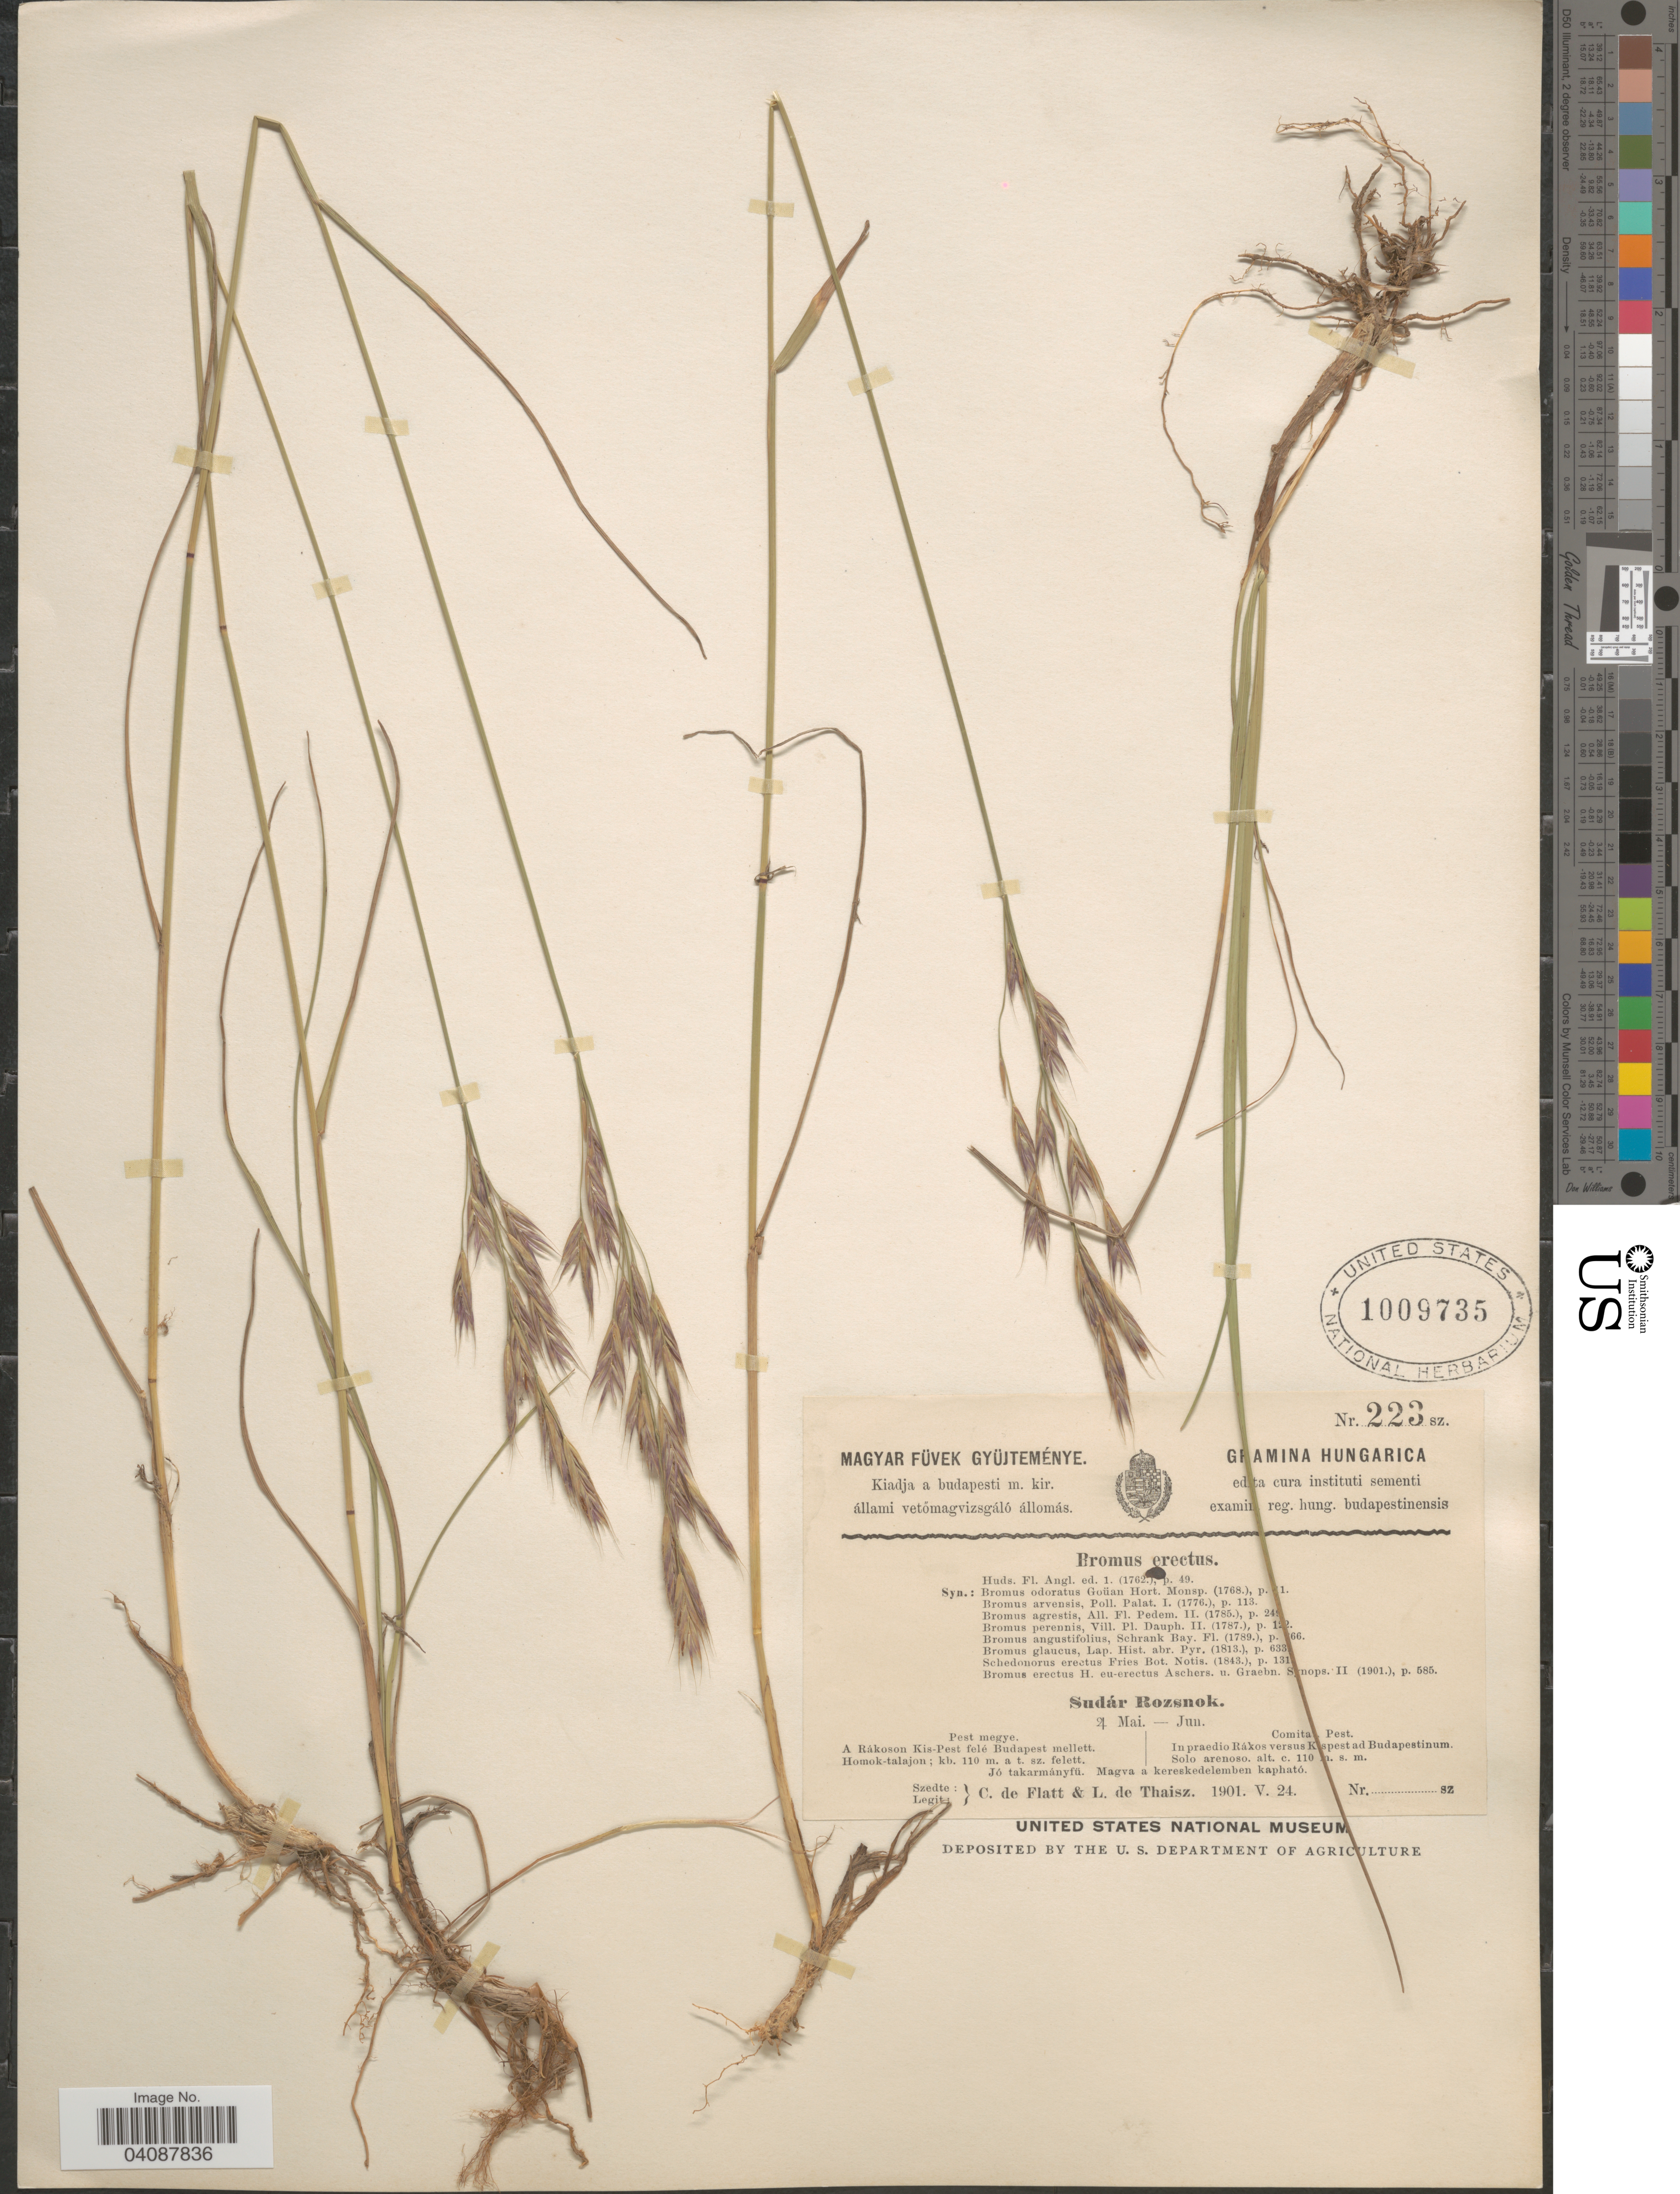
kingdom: Plantae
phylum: Tracheophyta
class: Liliopsida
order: Poales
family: Poaceae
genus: Bromus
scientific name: Bromus erectus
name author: Huds.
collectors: C. de Flatt & L. Thaisz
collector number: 223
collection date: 1901-05-24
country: Hungary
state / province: Pest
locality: Comita [illegible text]. Pest. In praedio Ráxos versus K [illegible text]spestad Budapestinum.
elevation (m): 110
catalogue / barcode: US 1009735